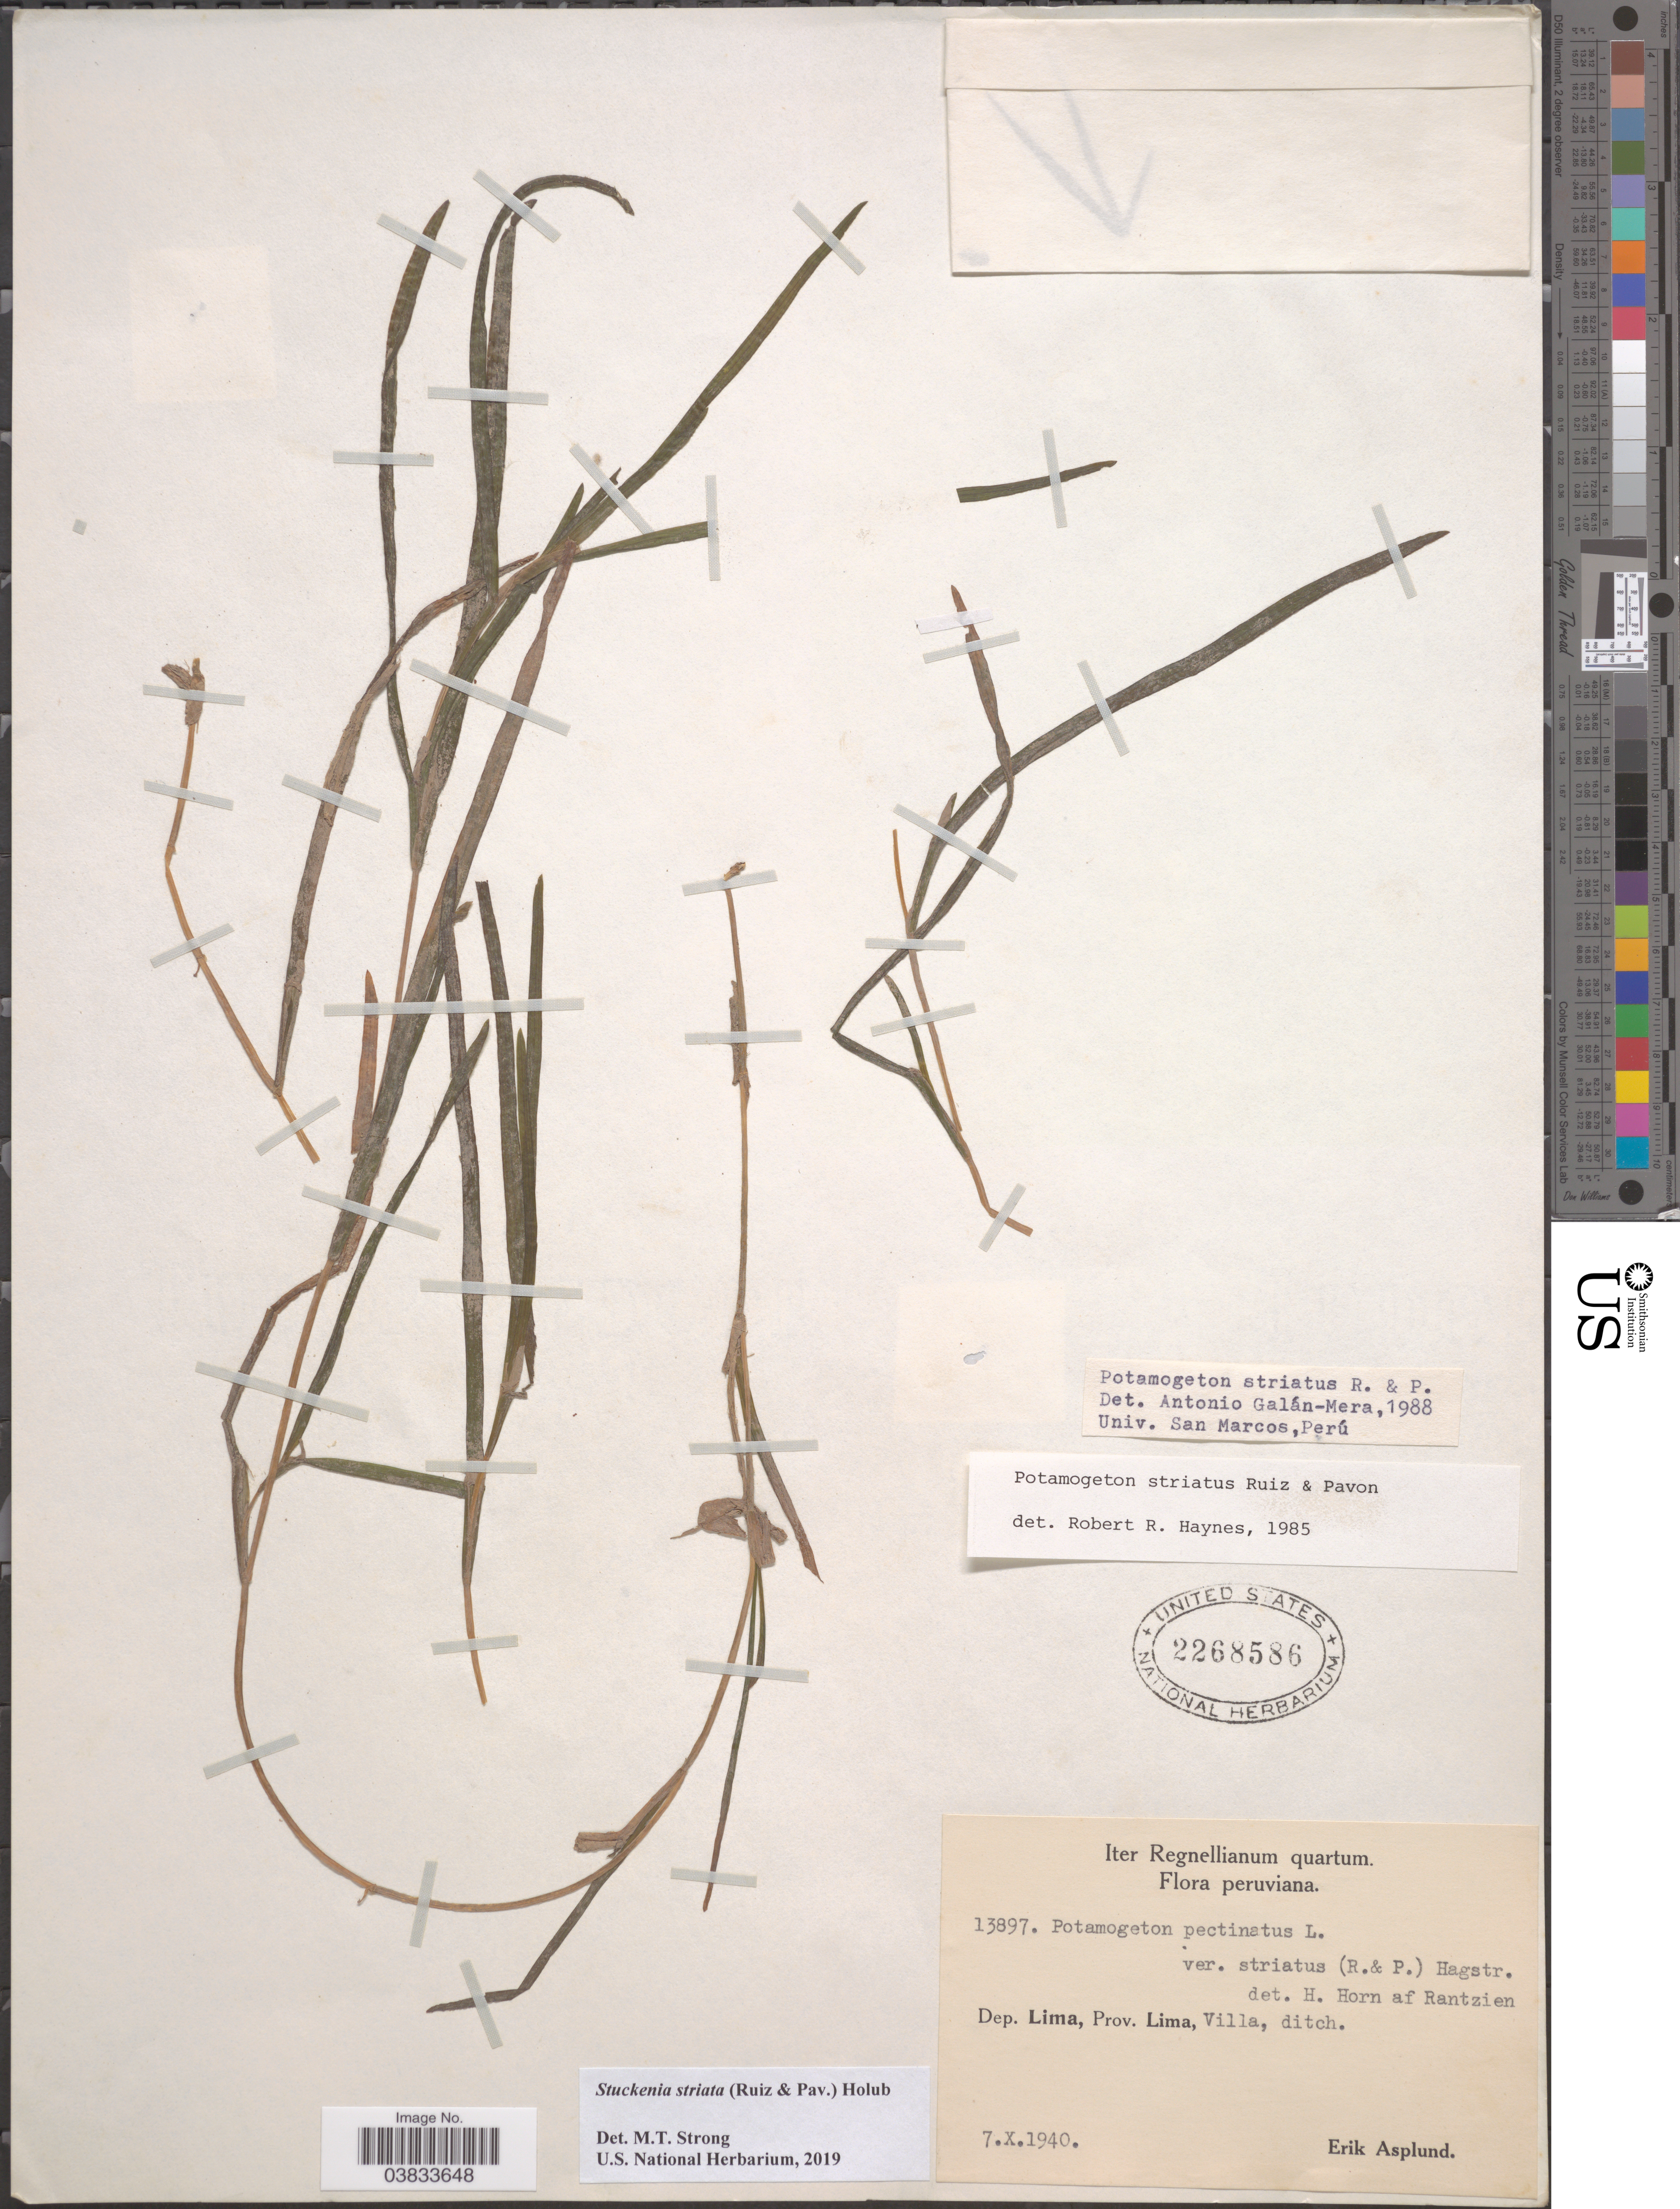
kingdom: Plantae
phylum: Tracheophyta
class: Liliopsida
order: Alismatales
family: Potamogetonaceae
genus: Stuckenia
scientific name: Stuckenia striata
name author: (Ruiz & Pav.) Holub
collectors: E. Asplund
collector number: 13897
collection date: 1940-10-07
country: Peru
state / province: Lima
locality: Dep. Lima, Prov. Lima, Villa.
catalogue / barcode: US 2268586